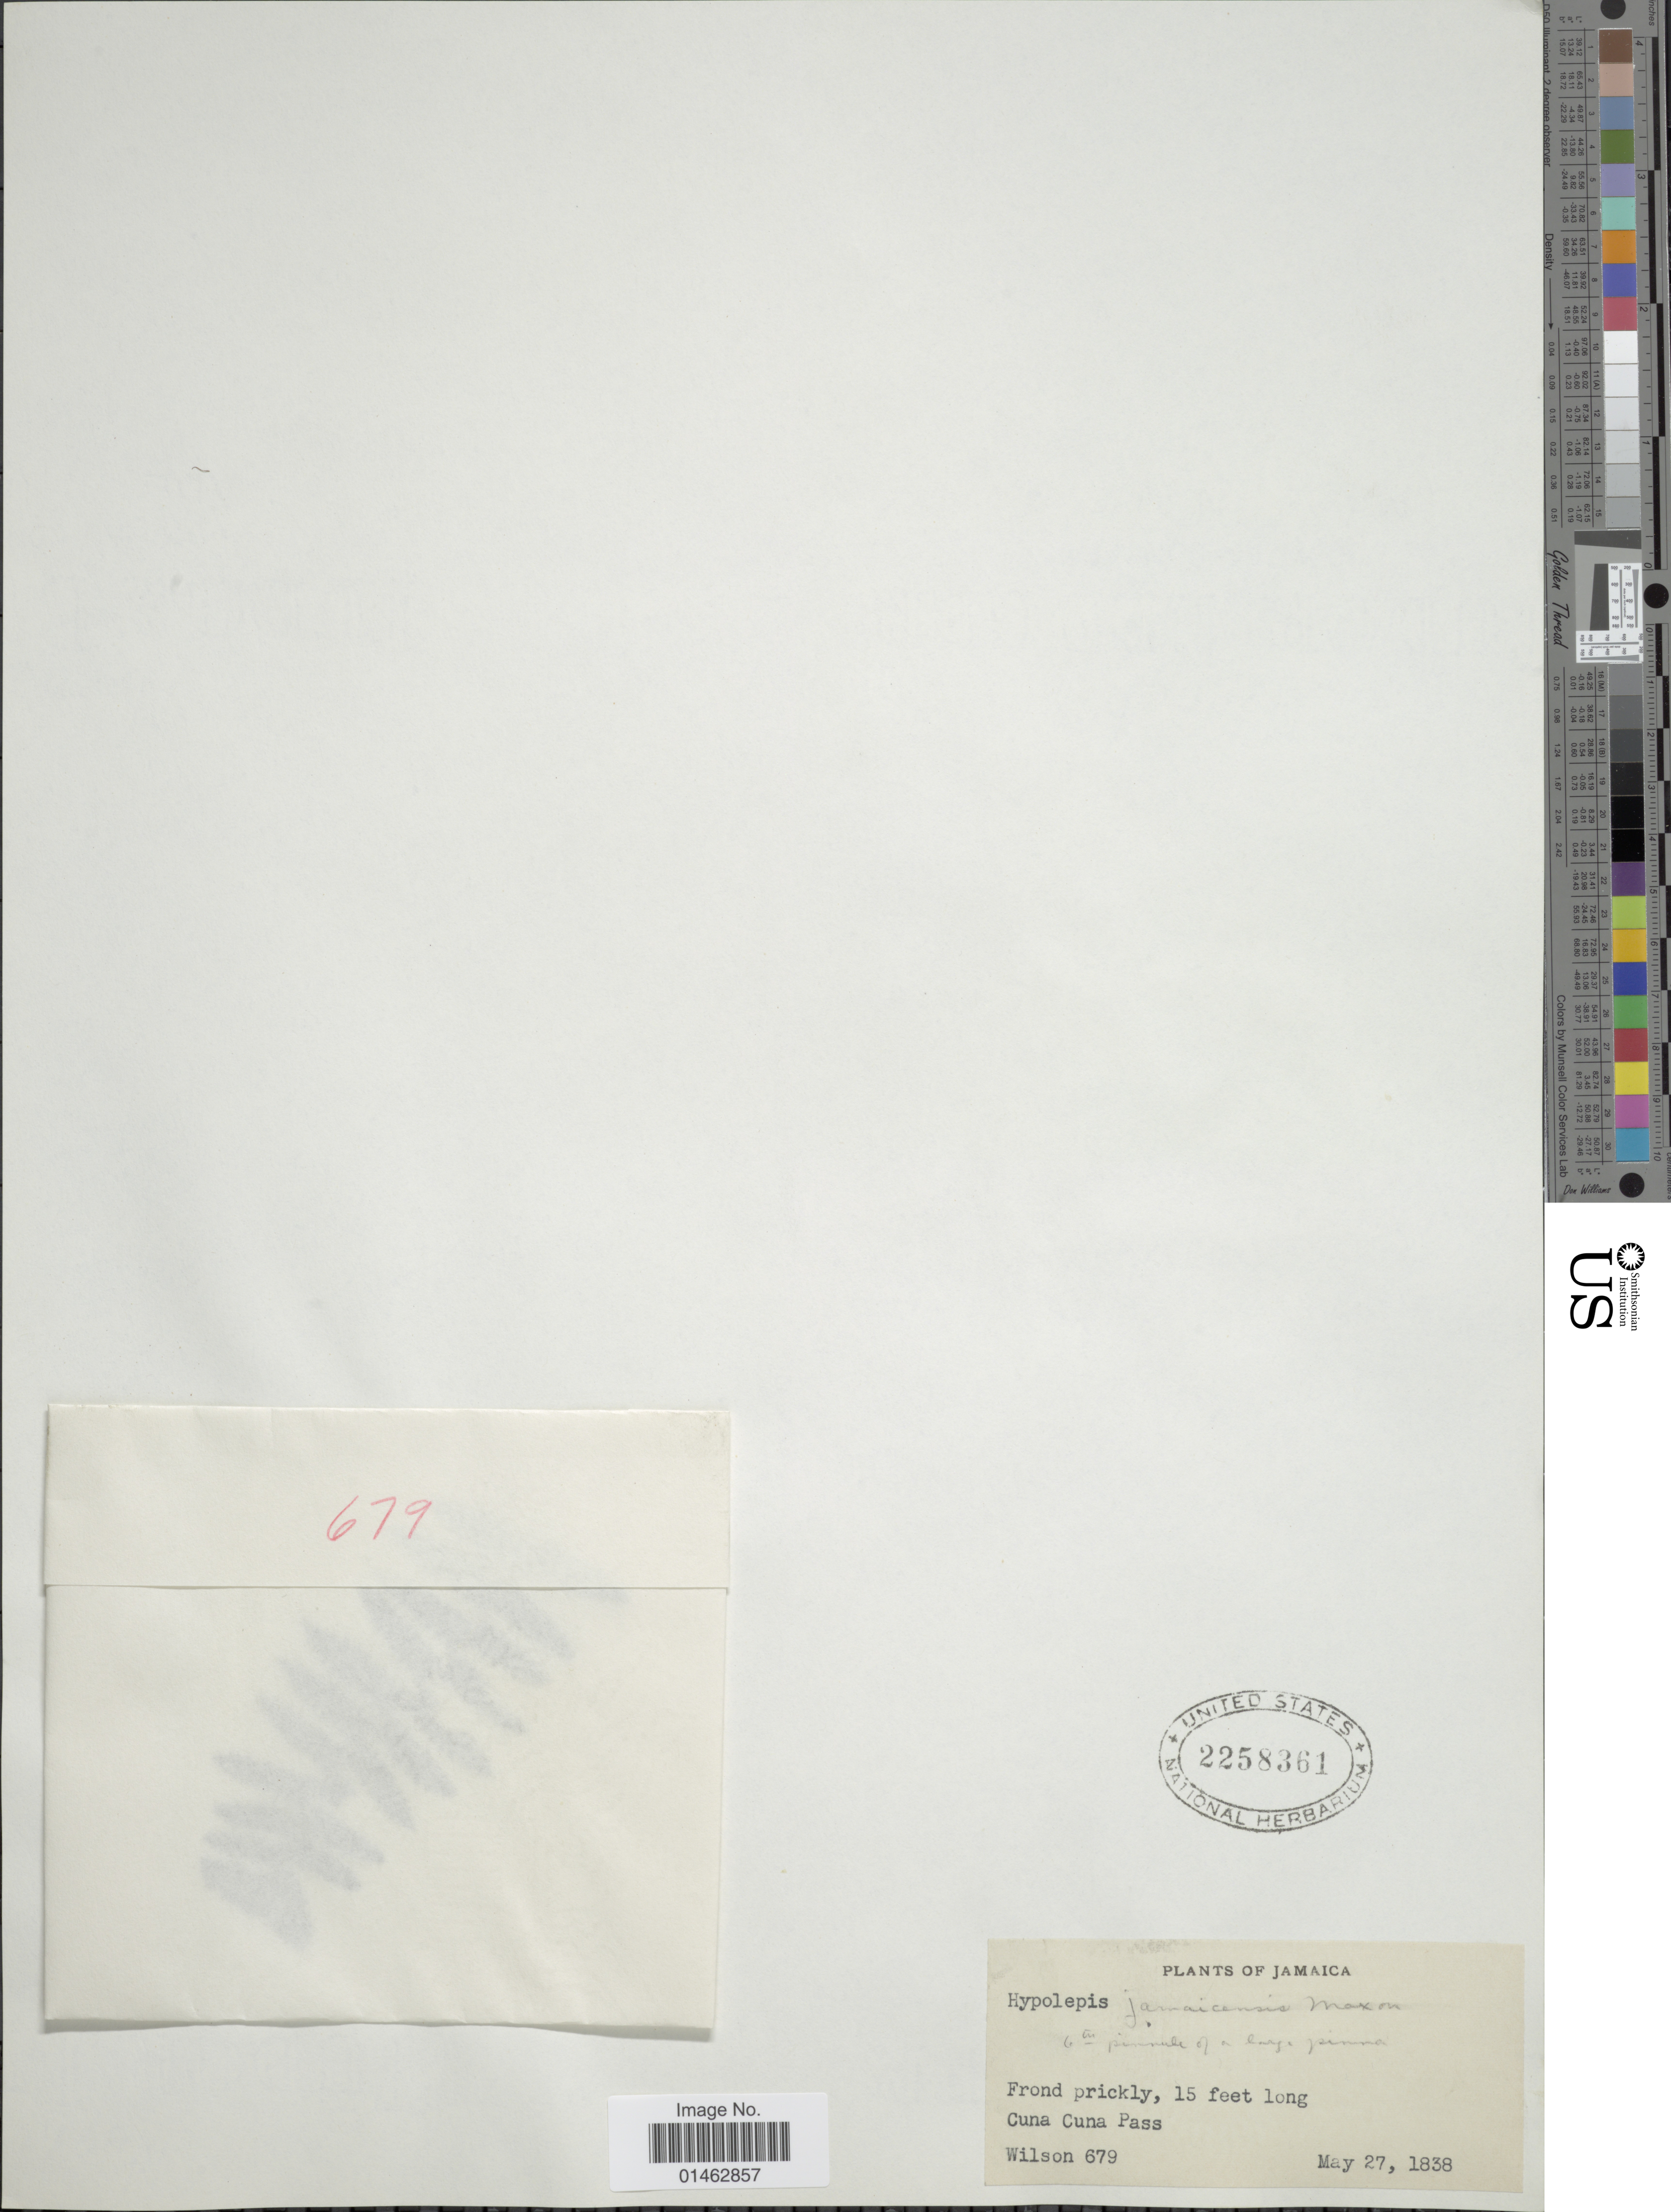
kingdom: Plantae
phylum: Tracheophyta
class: Polypodiopsida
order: Polypodiales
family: Dennstaedtiaceae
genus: Hypolepis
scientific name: Hypolepis jamaicensis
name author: Maxon ex Proctor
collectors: -- Wilson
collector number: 679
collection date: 1838-05-27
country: Jamaica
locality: Cuna Cuna Pass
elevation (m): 5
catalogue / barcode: US 2258361